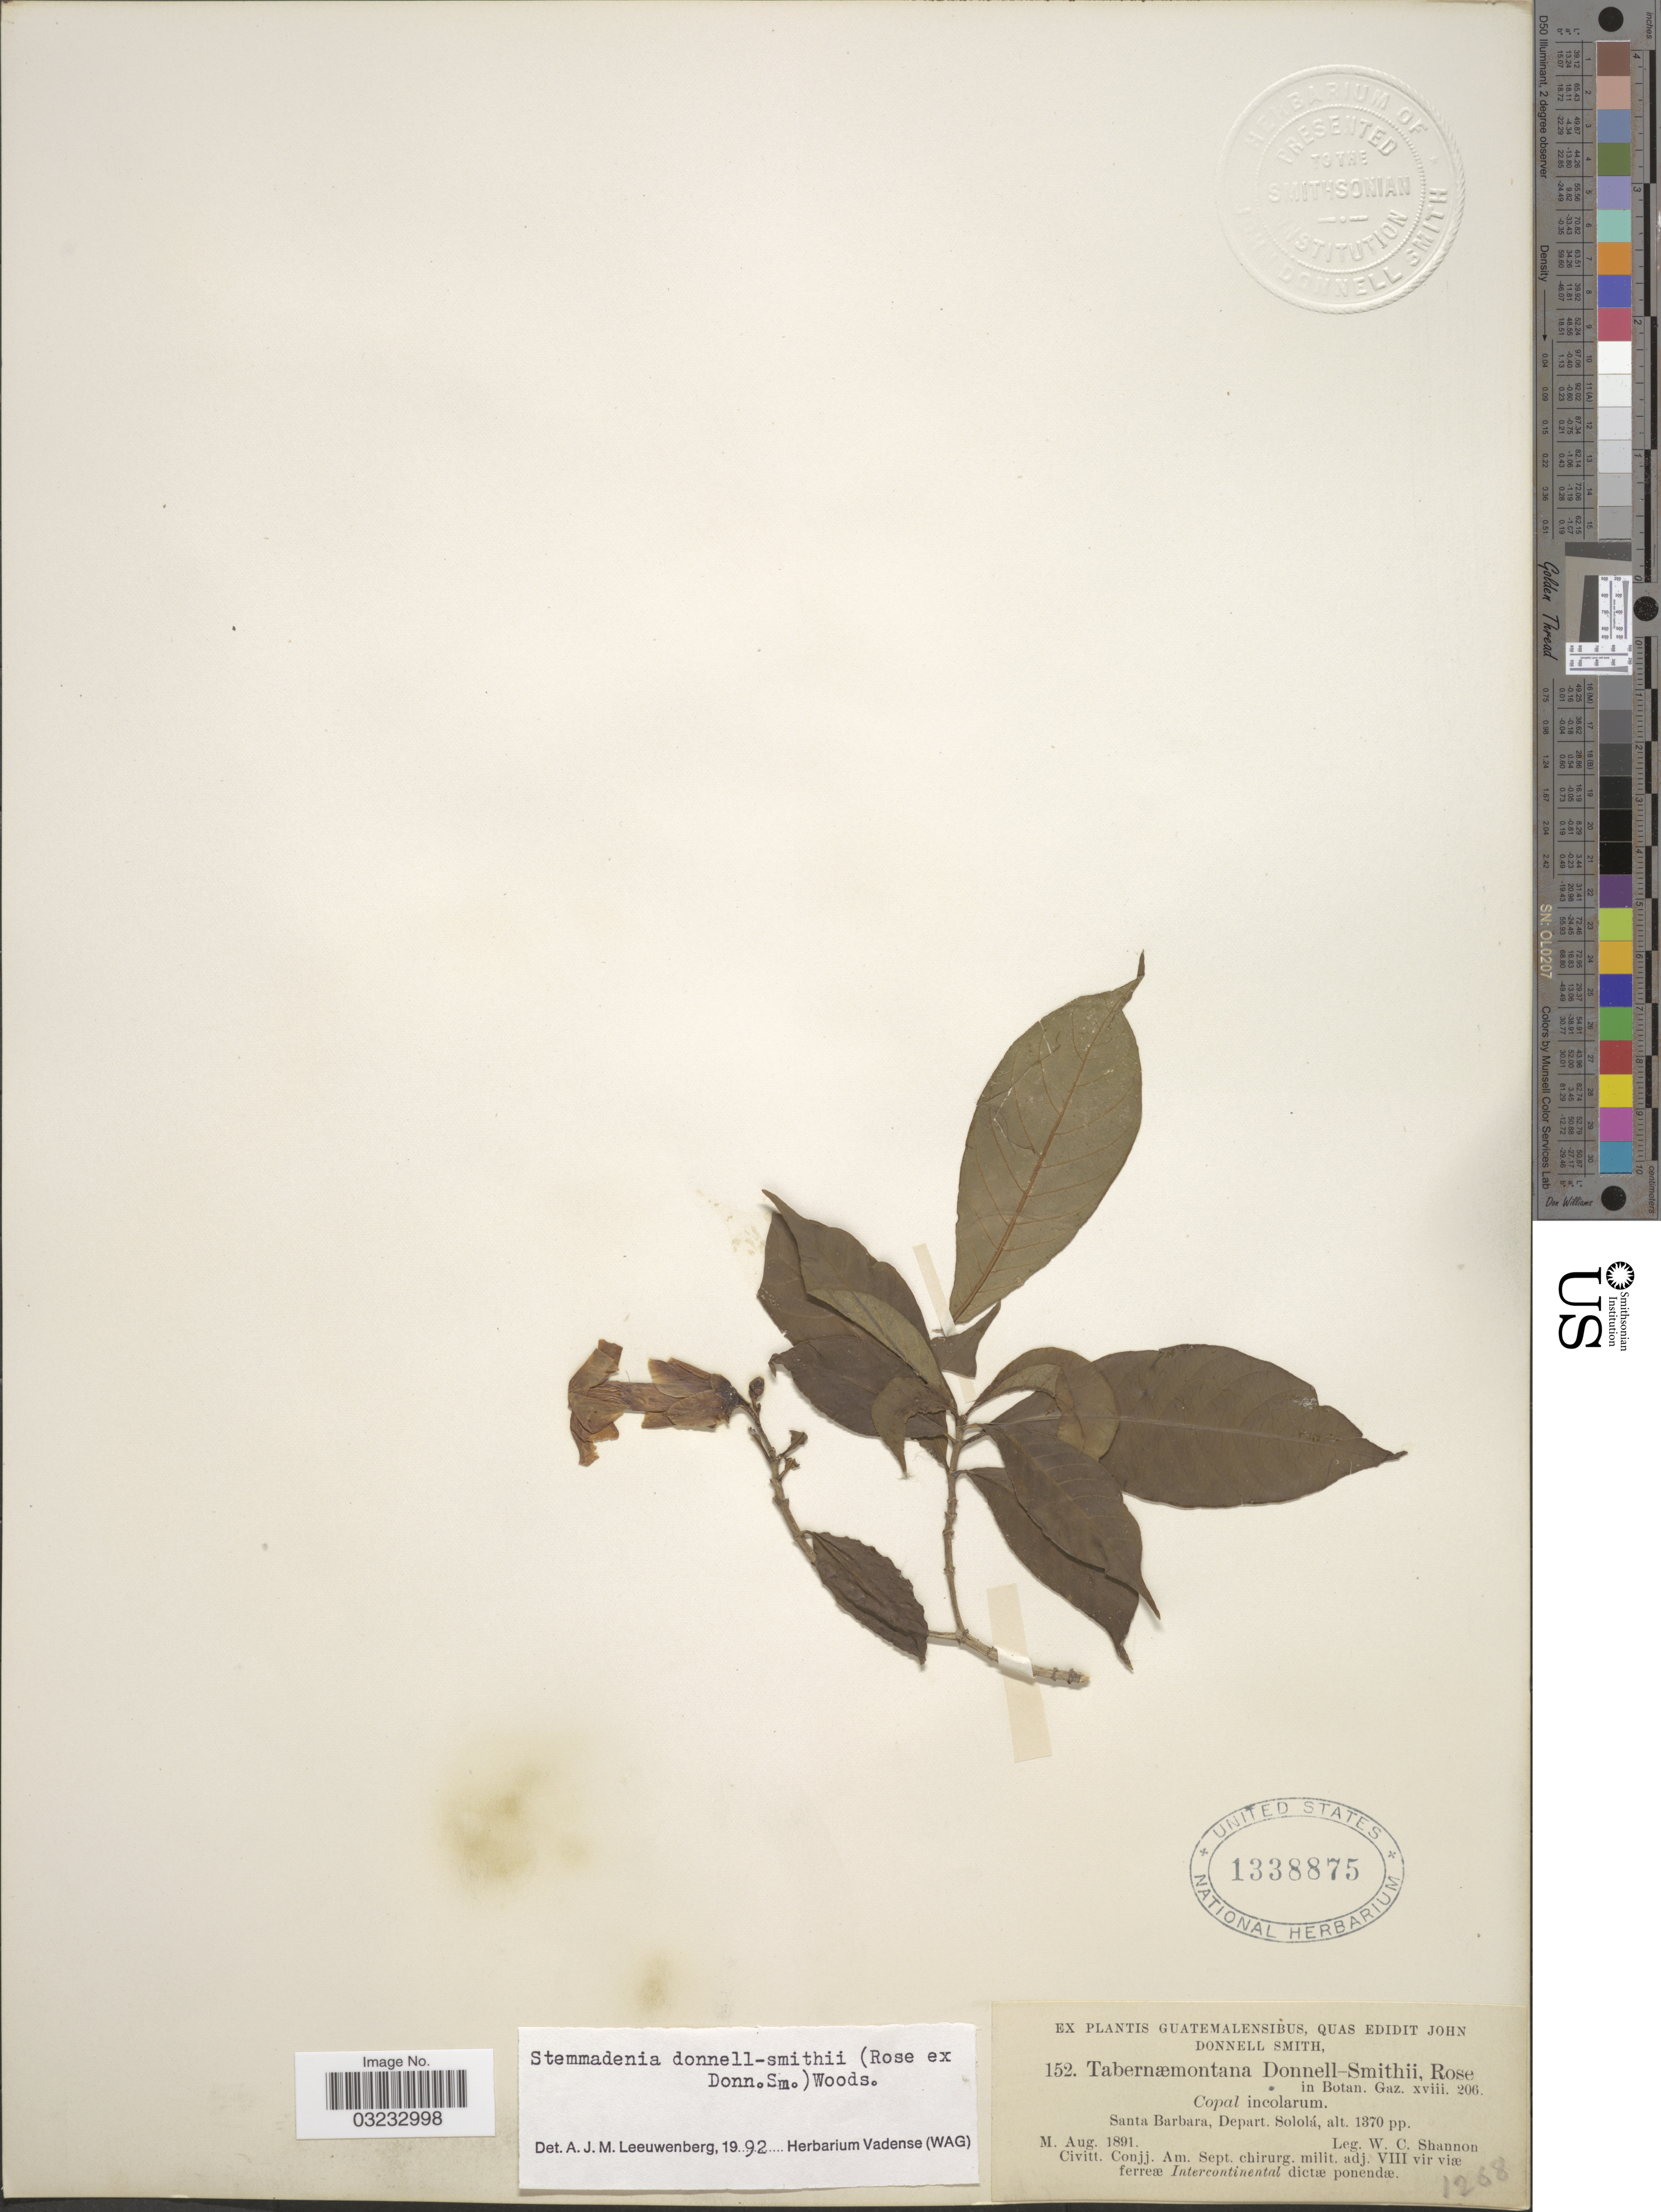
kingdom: Plantae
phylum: Tracheophyta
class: Magnoliopsida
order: Gentianales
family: Apocynaceae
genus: Stemmadenia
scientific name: Stemmadenia donnell-smithii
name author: (Rose ex Donn. Sm.) Woodson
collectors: W. C. Shannon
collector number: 152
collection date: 1891-08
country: Guatemala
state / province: Sololá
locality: Santa Barbara, Depart. Sololá.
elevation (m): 418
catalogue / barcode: US 1338875